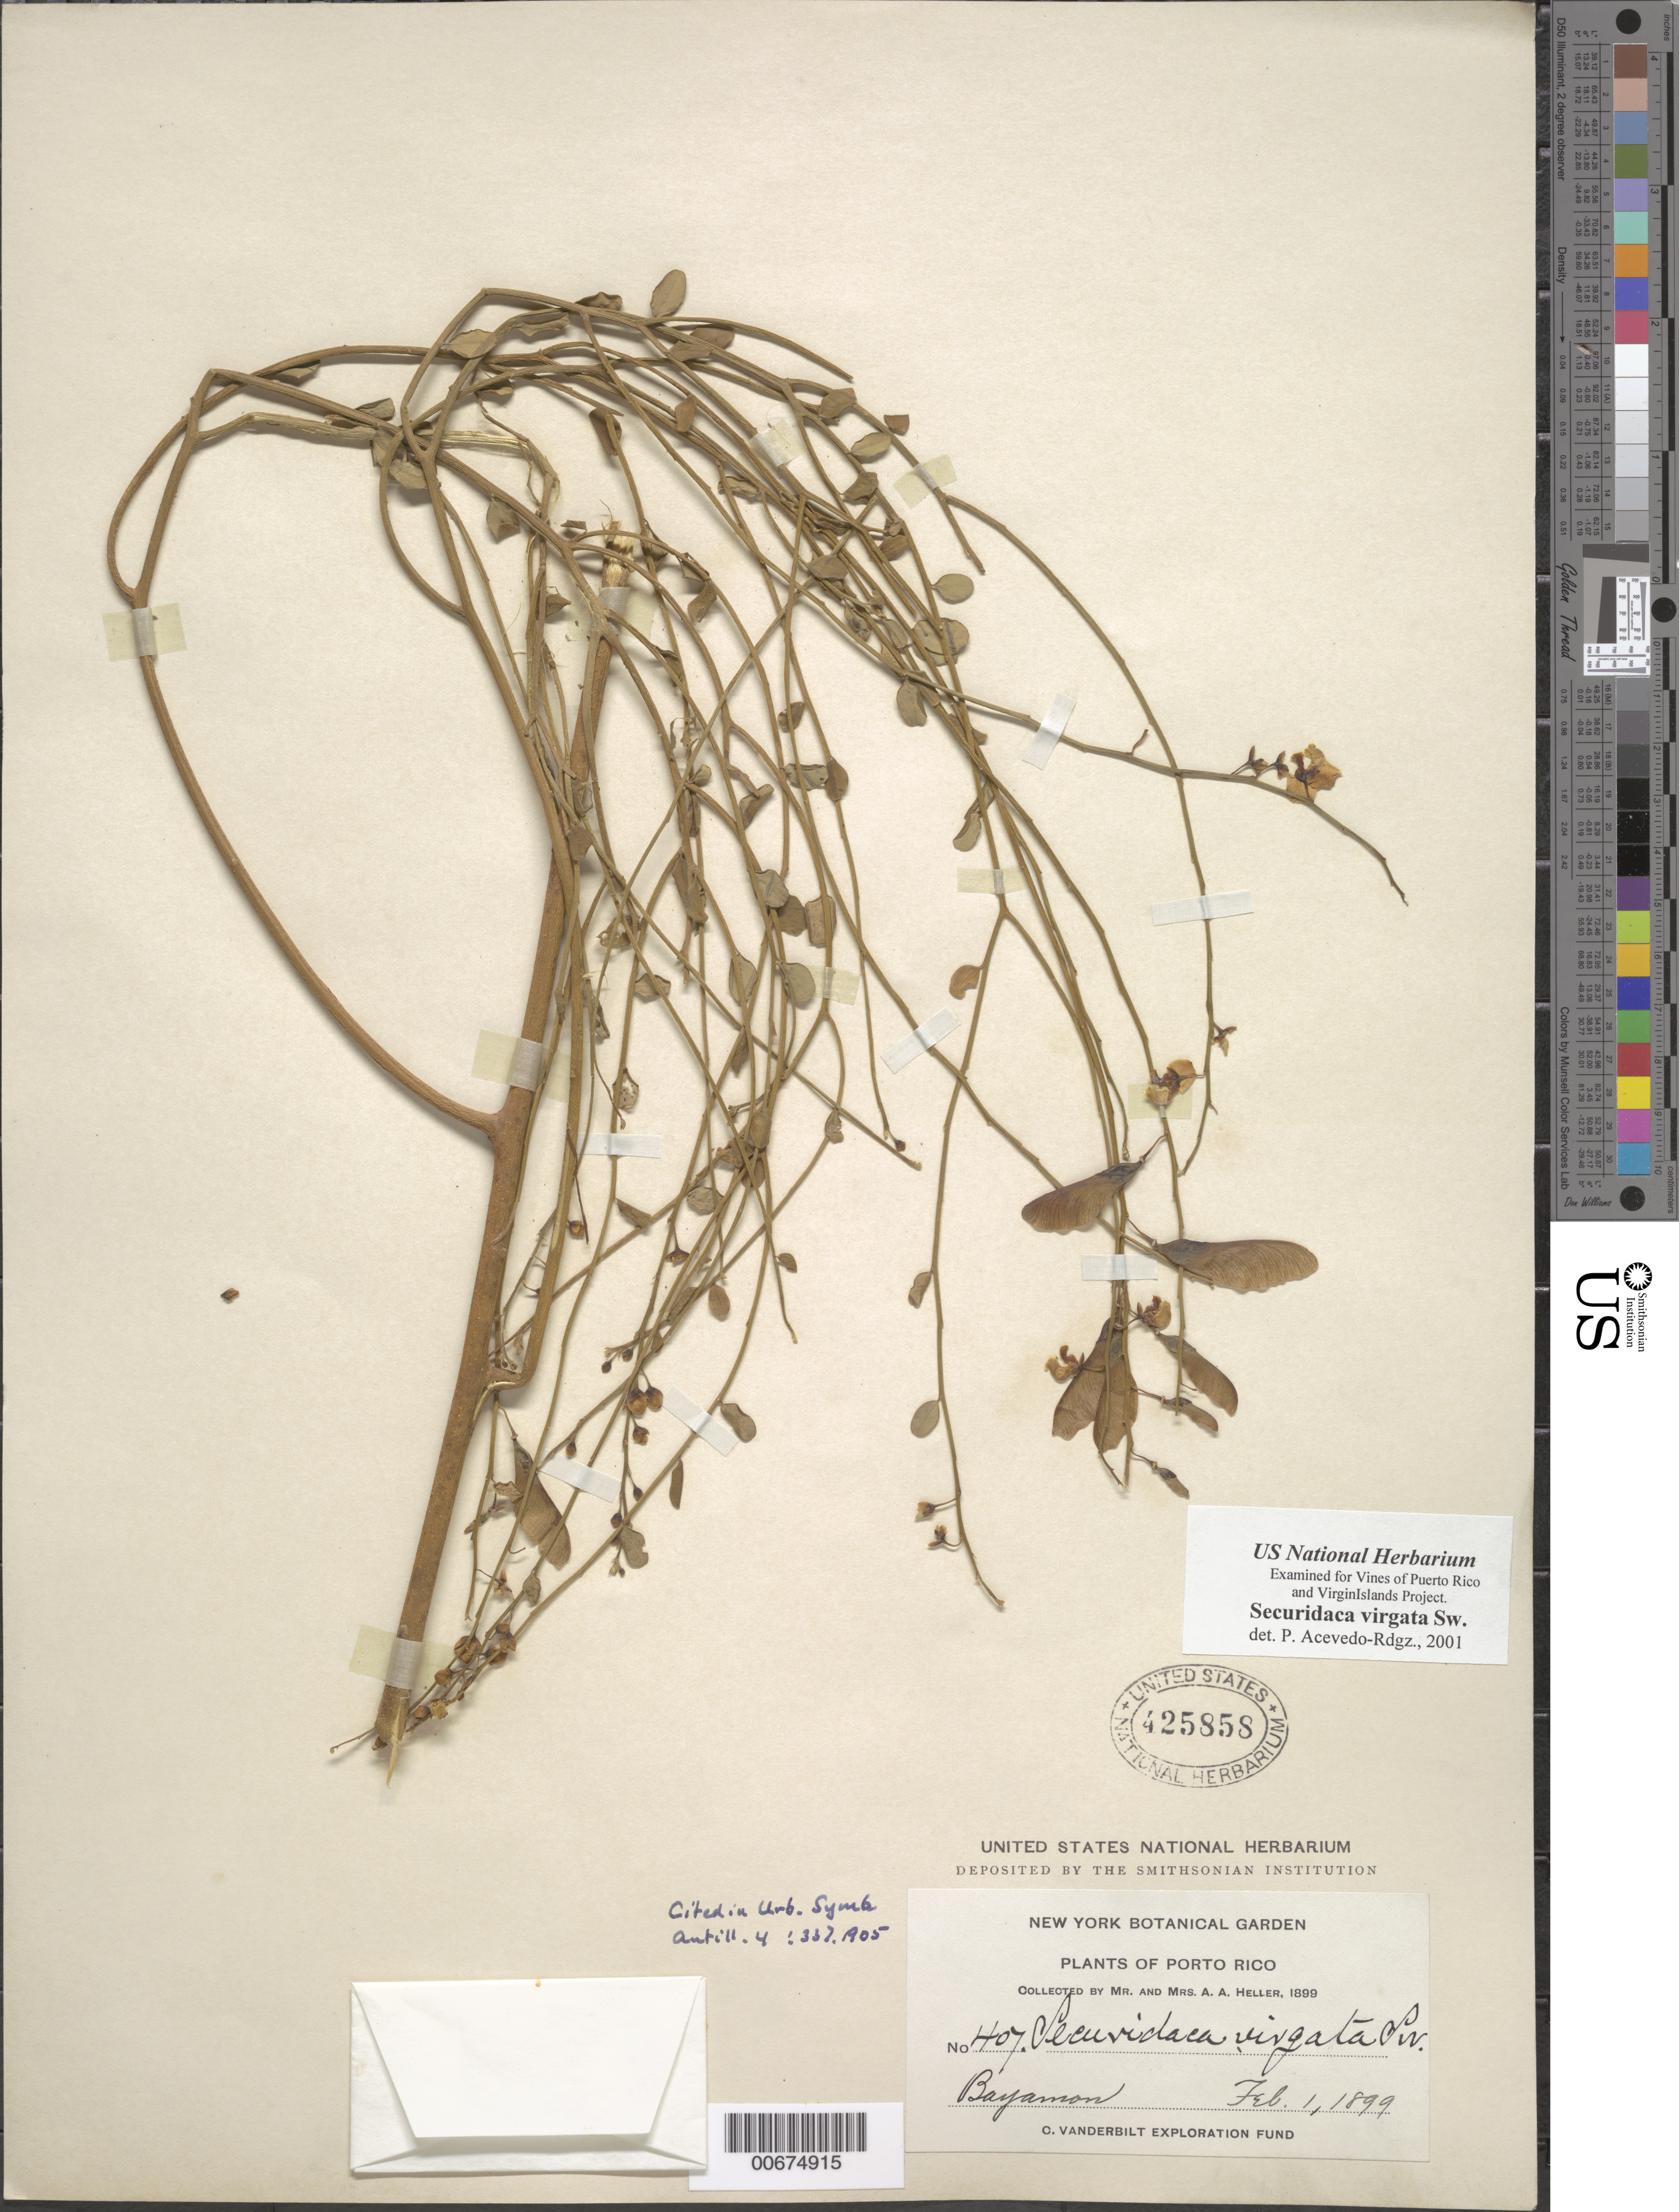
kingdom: Plantae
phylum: Tracheophyta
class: Magnoliopsida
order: Fabales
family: Polygalaceae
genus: Securidaca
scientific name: Securidaca virgata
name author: Sw.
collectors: A. A. Heller & E. G. Heller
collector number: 407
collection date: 1899-02-01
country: Puerto Rico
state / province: Bayamón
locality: Porto Rico.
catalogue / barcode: US 425858